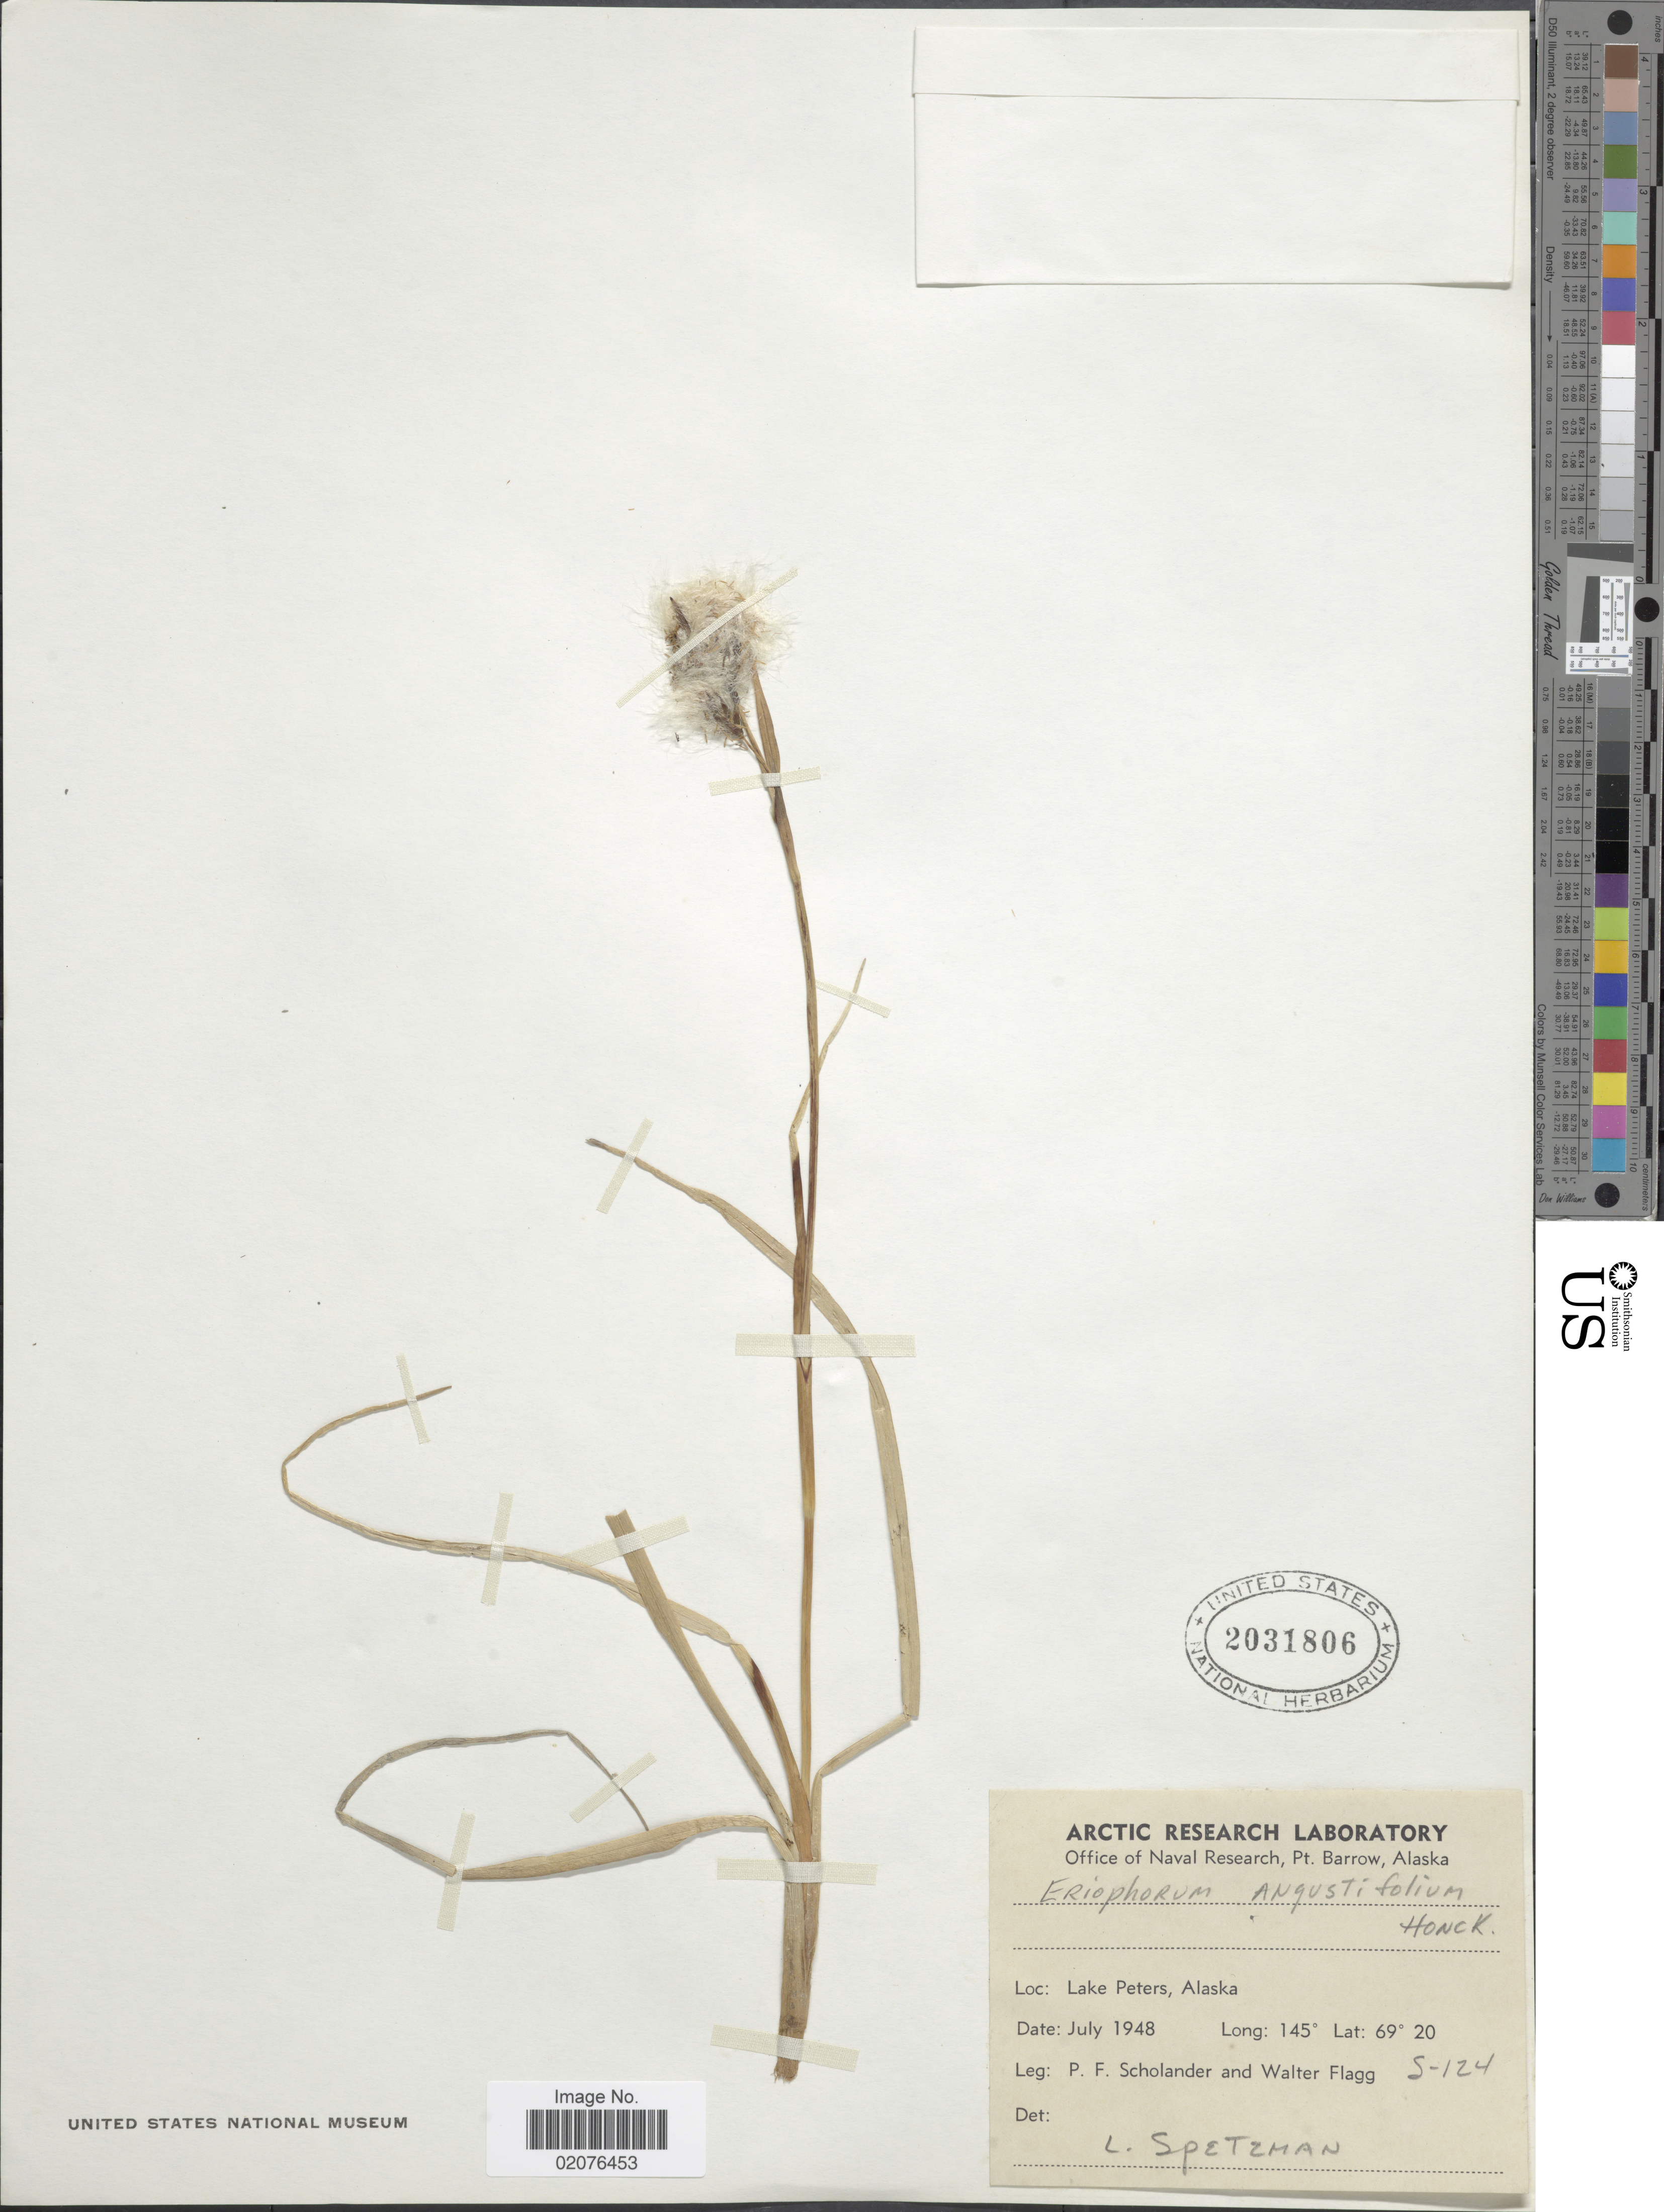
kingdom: Plantae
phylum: Tracheophyta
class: Liliopsida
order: Poales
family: Cyperaceae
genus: Eriophorum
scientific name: Eriophorum angustifolium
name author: Honck.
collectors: P. Scholander & W. Flagg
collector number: S-124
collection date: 1948-07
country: United States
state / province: Alaska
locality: Lake Peters, Alaska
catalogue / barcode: US 2031806